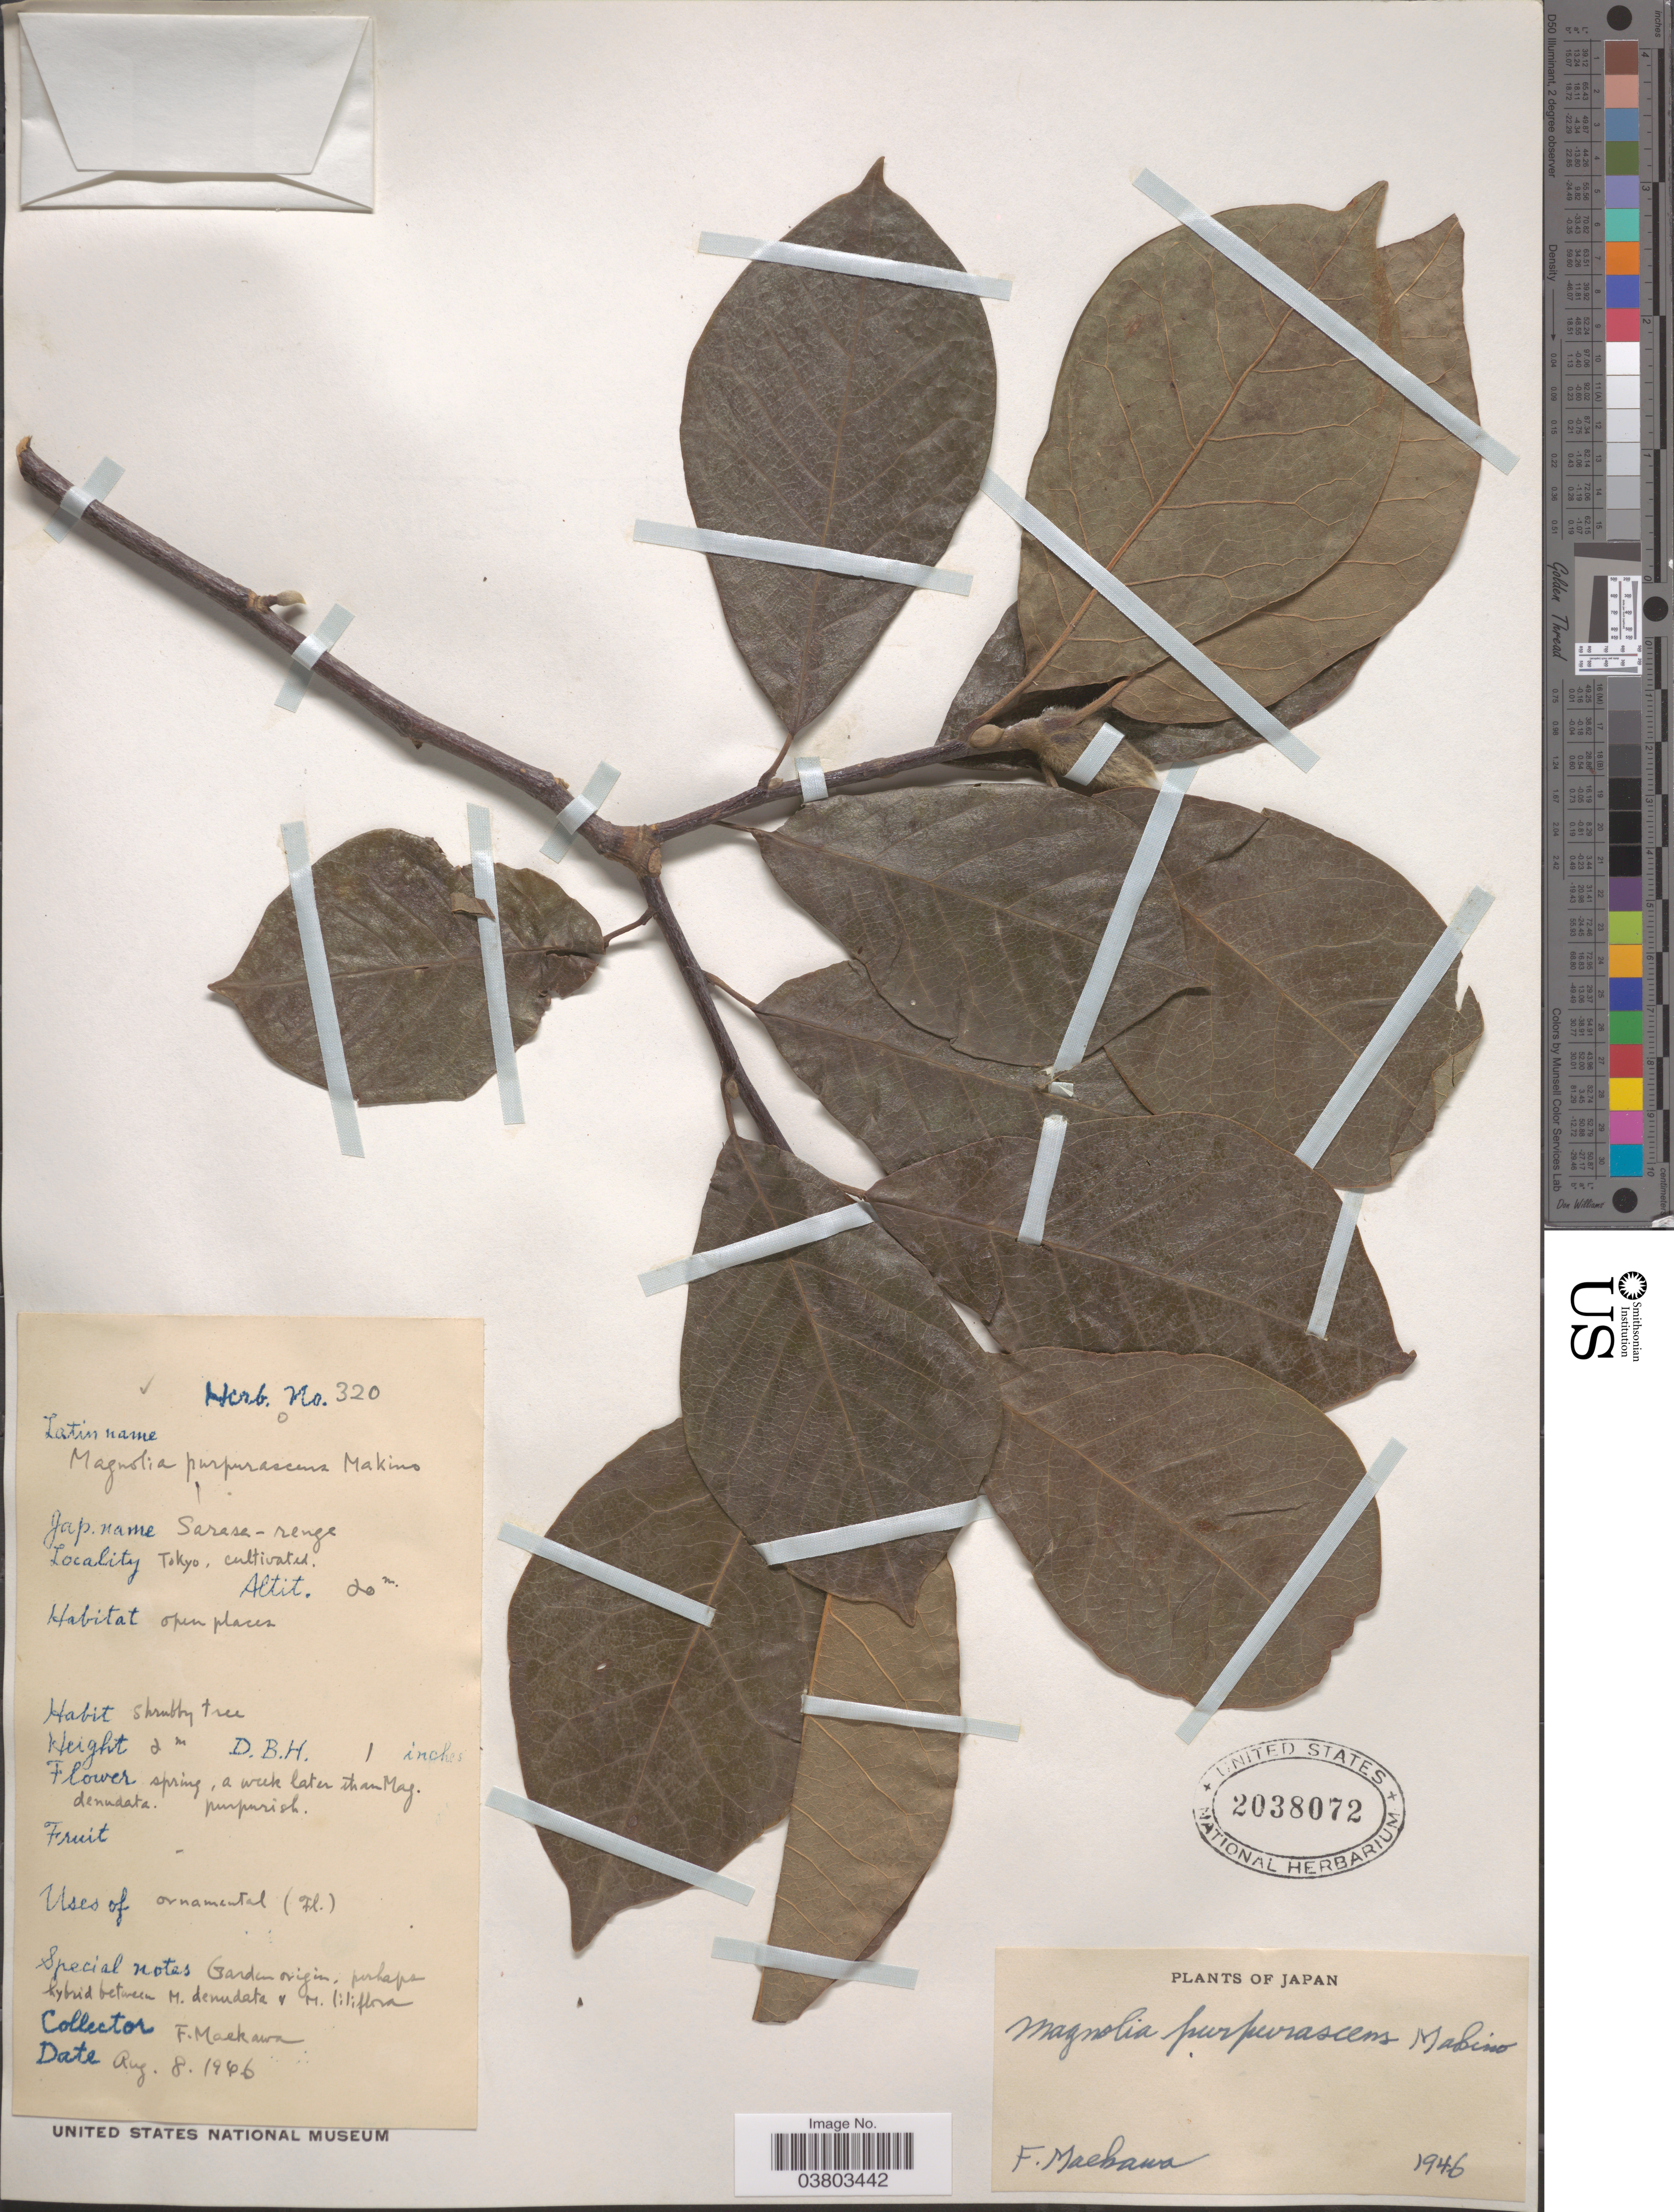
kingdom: Plantae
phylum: Tracheophyta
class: Magnoliopsida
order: Magnoliales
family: Magnoliaceae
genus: Magnolia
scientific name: Magnolia purpurascens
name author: Millais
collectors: F. Maekawa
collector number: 320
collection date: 1946-08-08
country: Japan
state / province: Tokyo, Federal City of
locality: Tokyo.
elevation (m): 20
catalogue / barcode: US 2038072